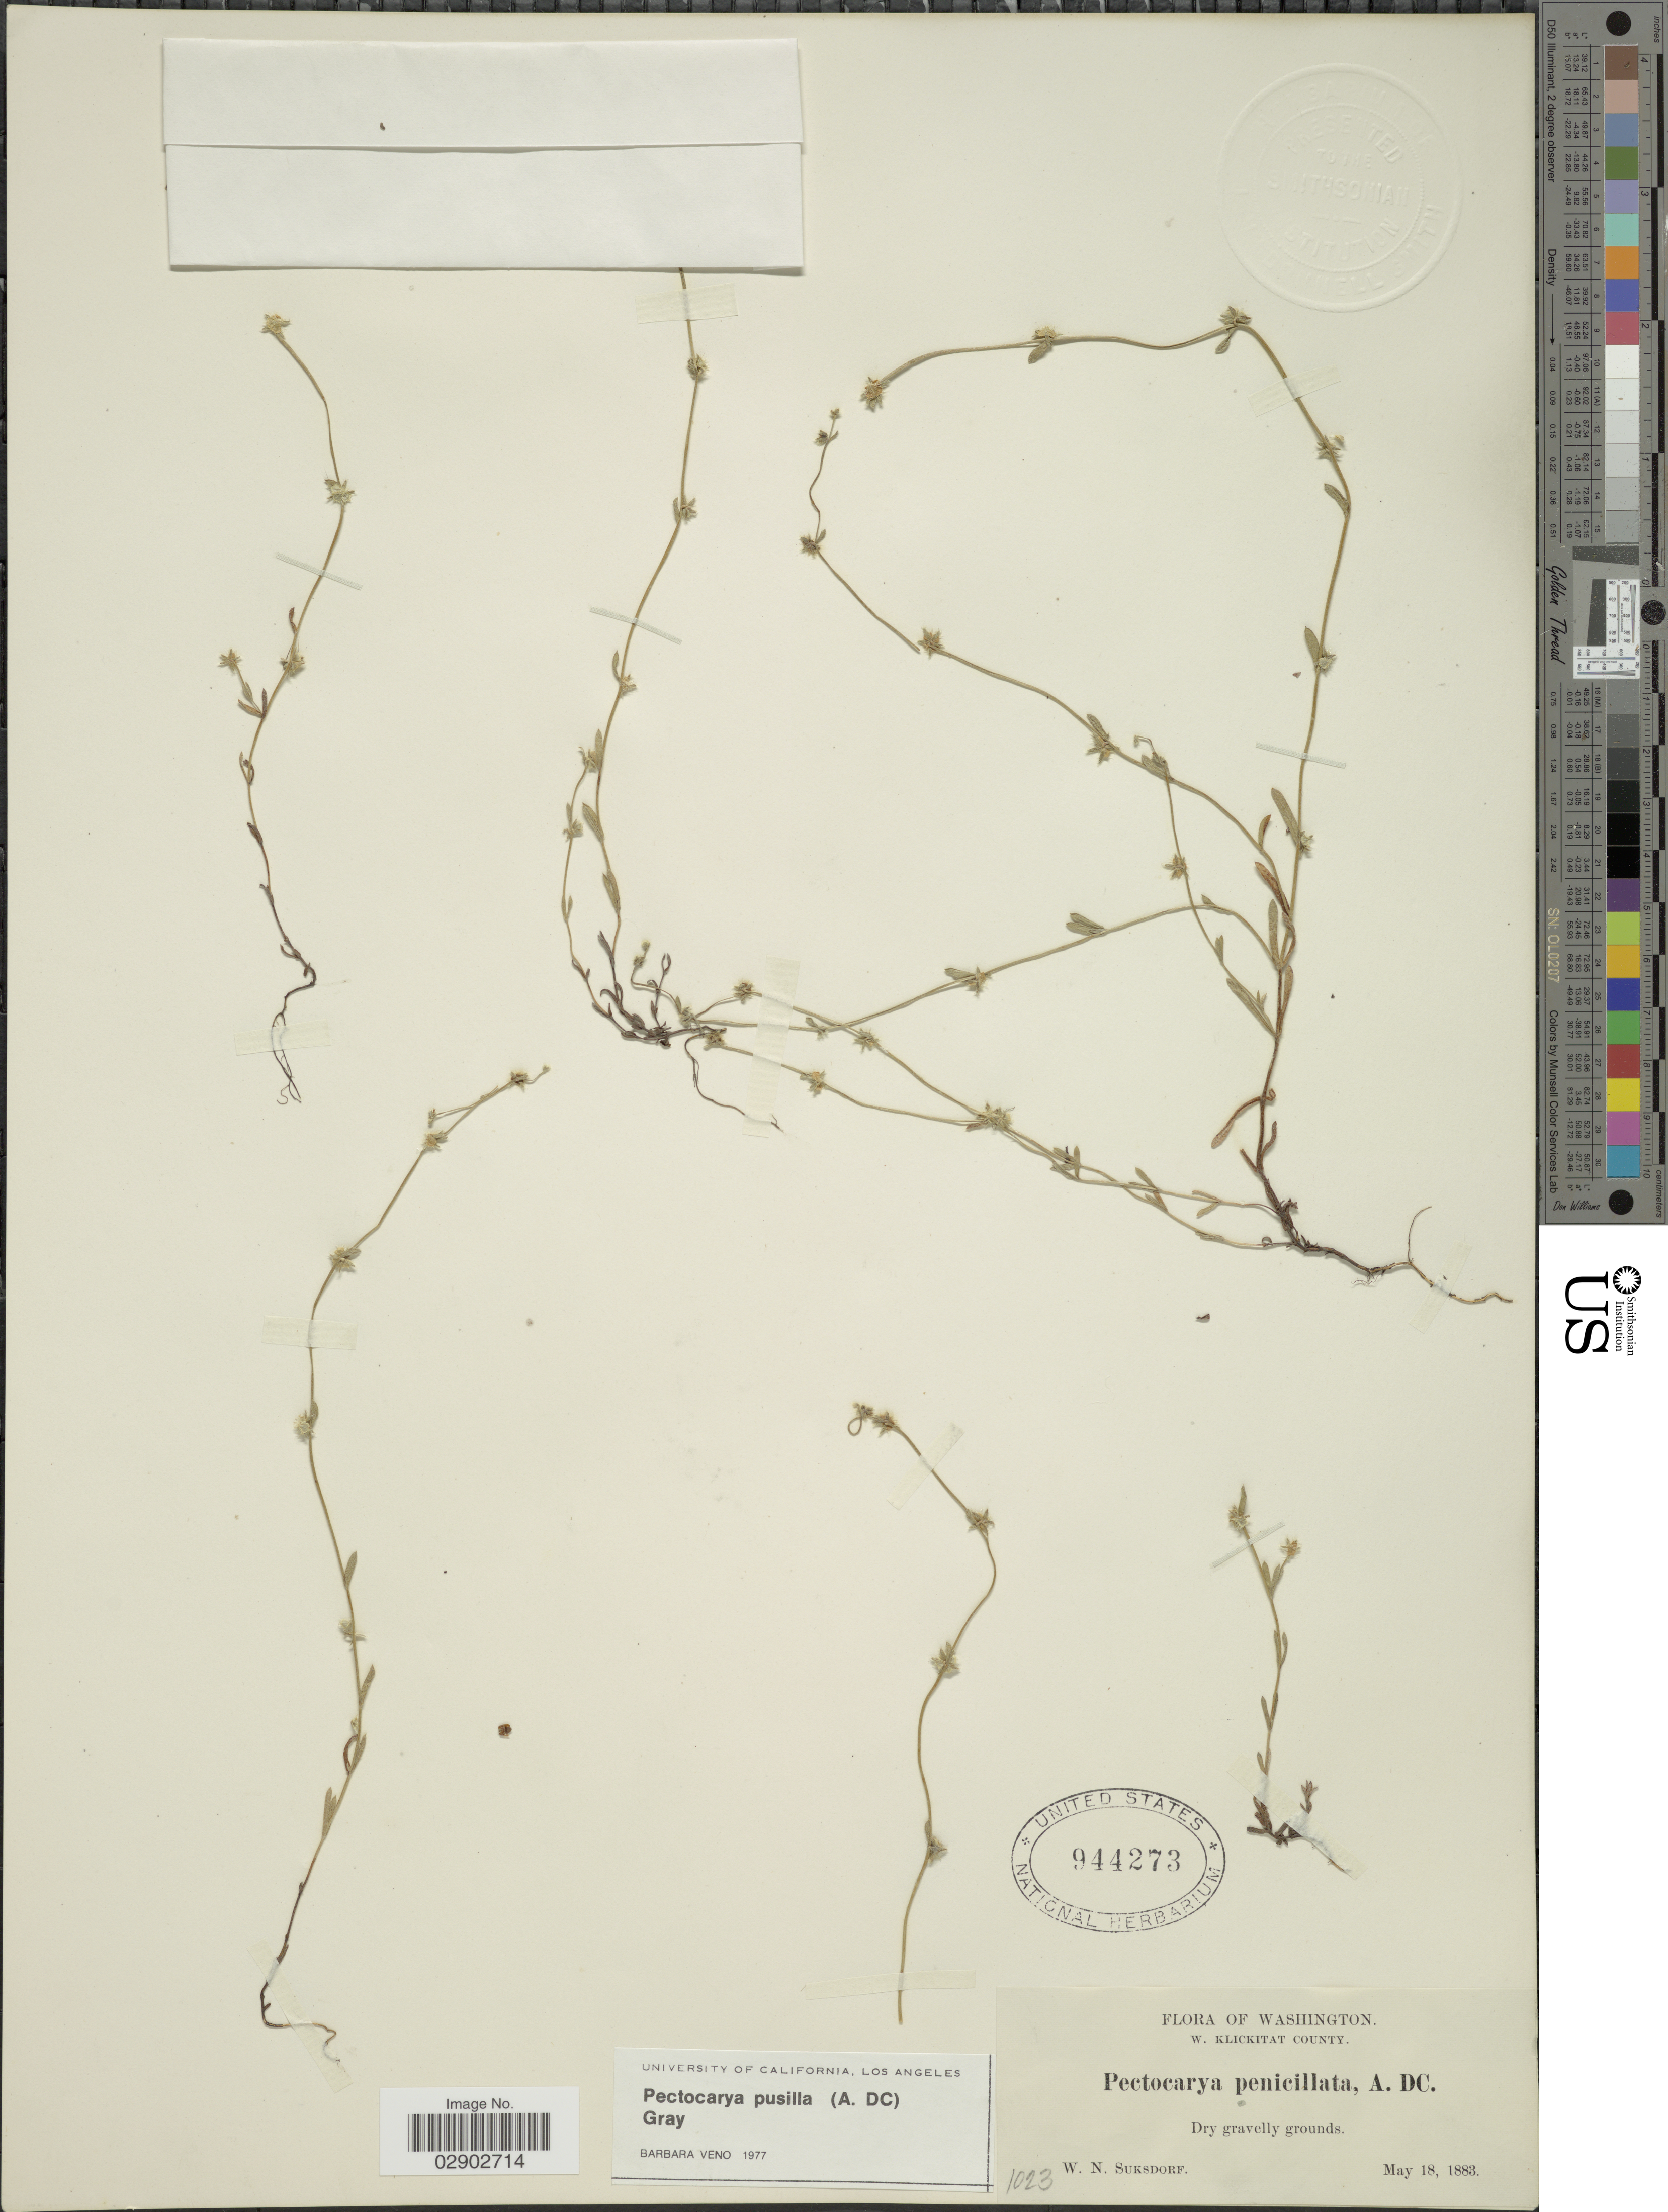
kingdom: Plantae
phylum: Tracheophyta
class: Magnoliopsida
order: Boraginales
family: Boraginaceae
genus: Pectocarya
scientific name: Pectocarya pusilla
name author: (A. DC.) A. Gray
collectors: W. N. Suksdorf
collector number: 1023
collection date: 1883-05-18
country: United States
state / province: Washington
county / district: Klickitat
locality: W. Klickitat County.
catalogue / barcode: US 944273